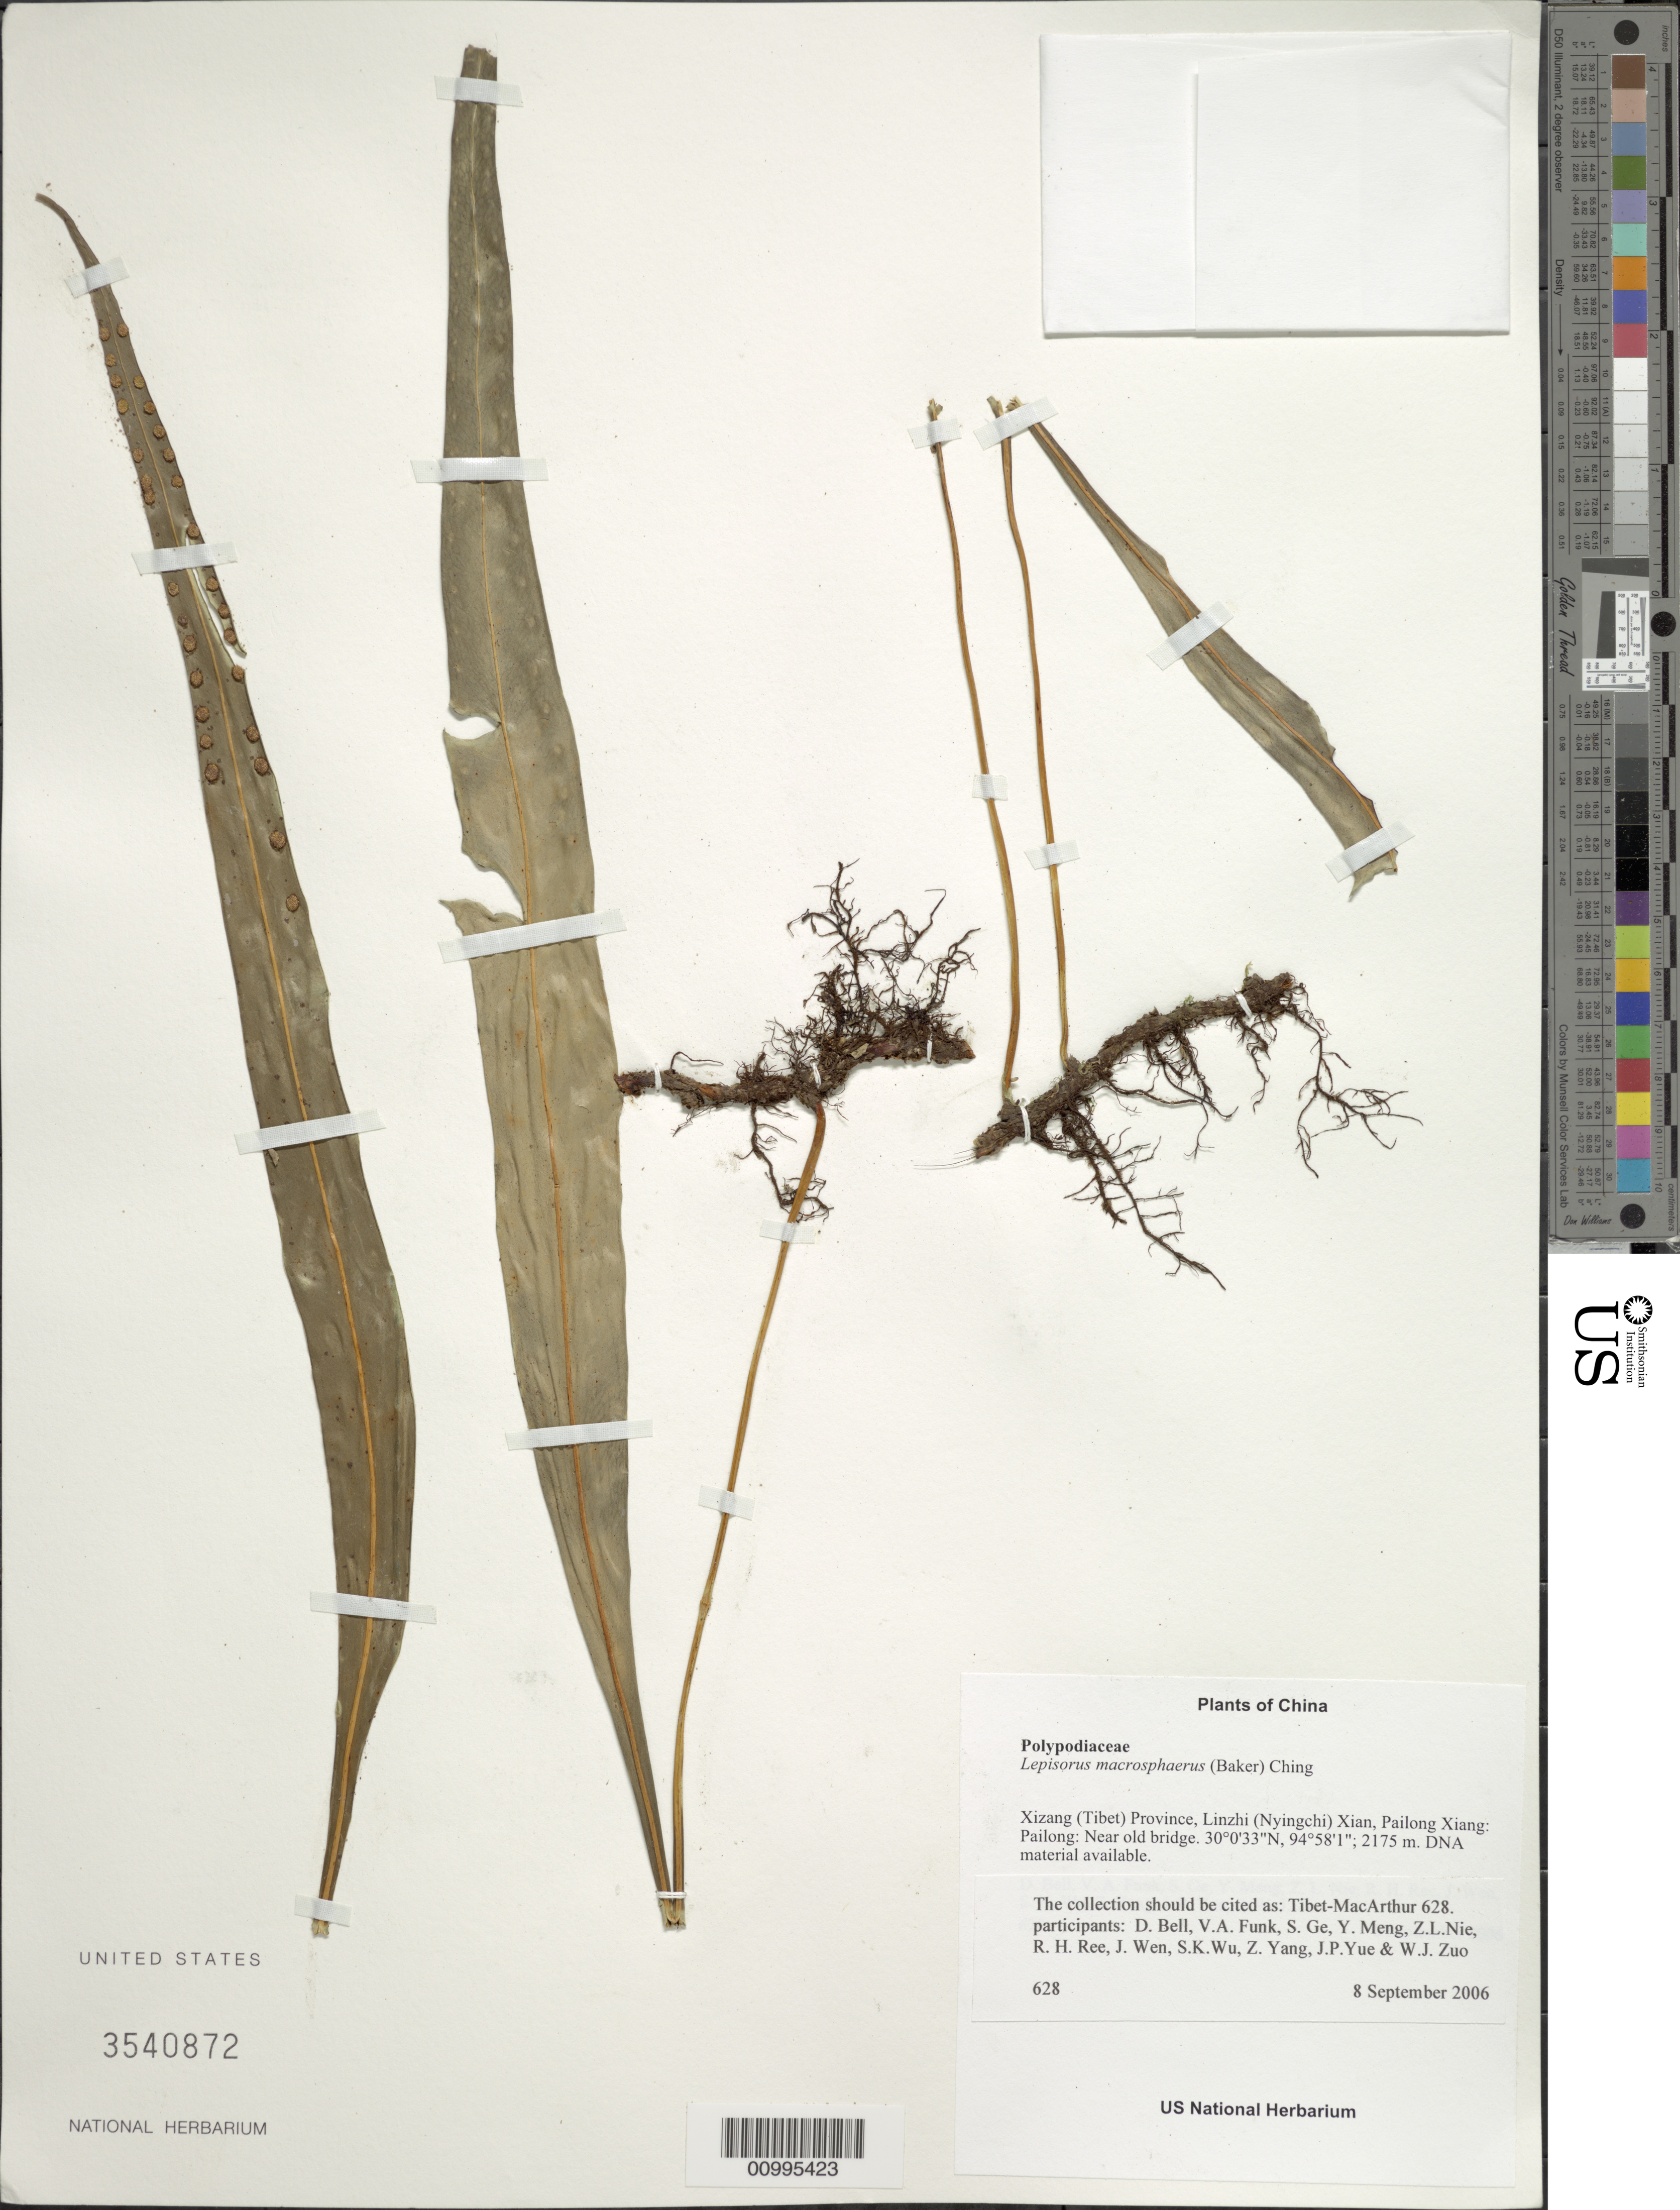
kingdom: Plantae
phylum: Tracheophyta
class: Polypodiopsida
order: Polypodiales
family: Polypodiaceae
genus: Lepisorus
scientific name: Lepisorus macrosphaerus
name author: (Baker) Ching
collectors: Tibet-MacArthur, D. A. Bell, V. Funk, S. Ge, Y. Meng, Z. Nie, R. Ree, J. Wen, S. K. Wu, Z. Yang, J. Yue & W. Zuo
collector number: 628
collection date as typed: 08 Sep 2006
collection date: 2006-09-08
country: China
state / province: Xizang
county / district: Linzhi (Nyingchi) Xian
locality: Pailong Xiang: Pailong. Near old bridge.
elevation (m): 2175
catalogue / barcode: US 3540872